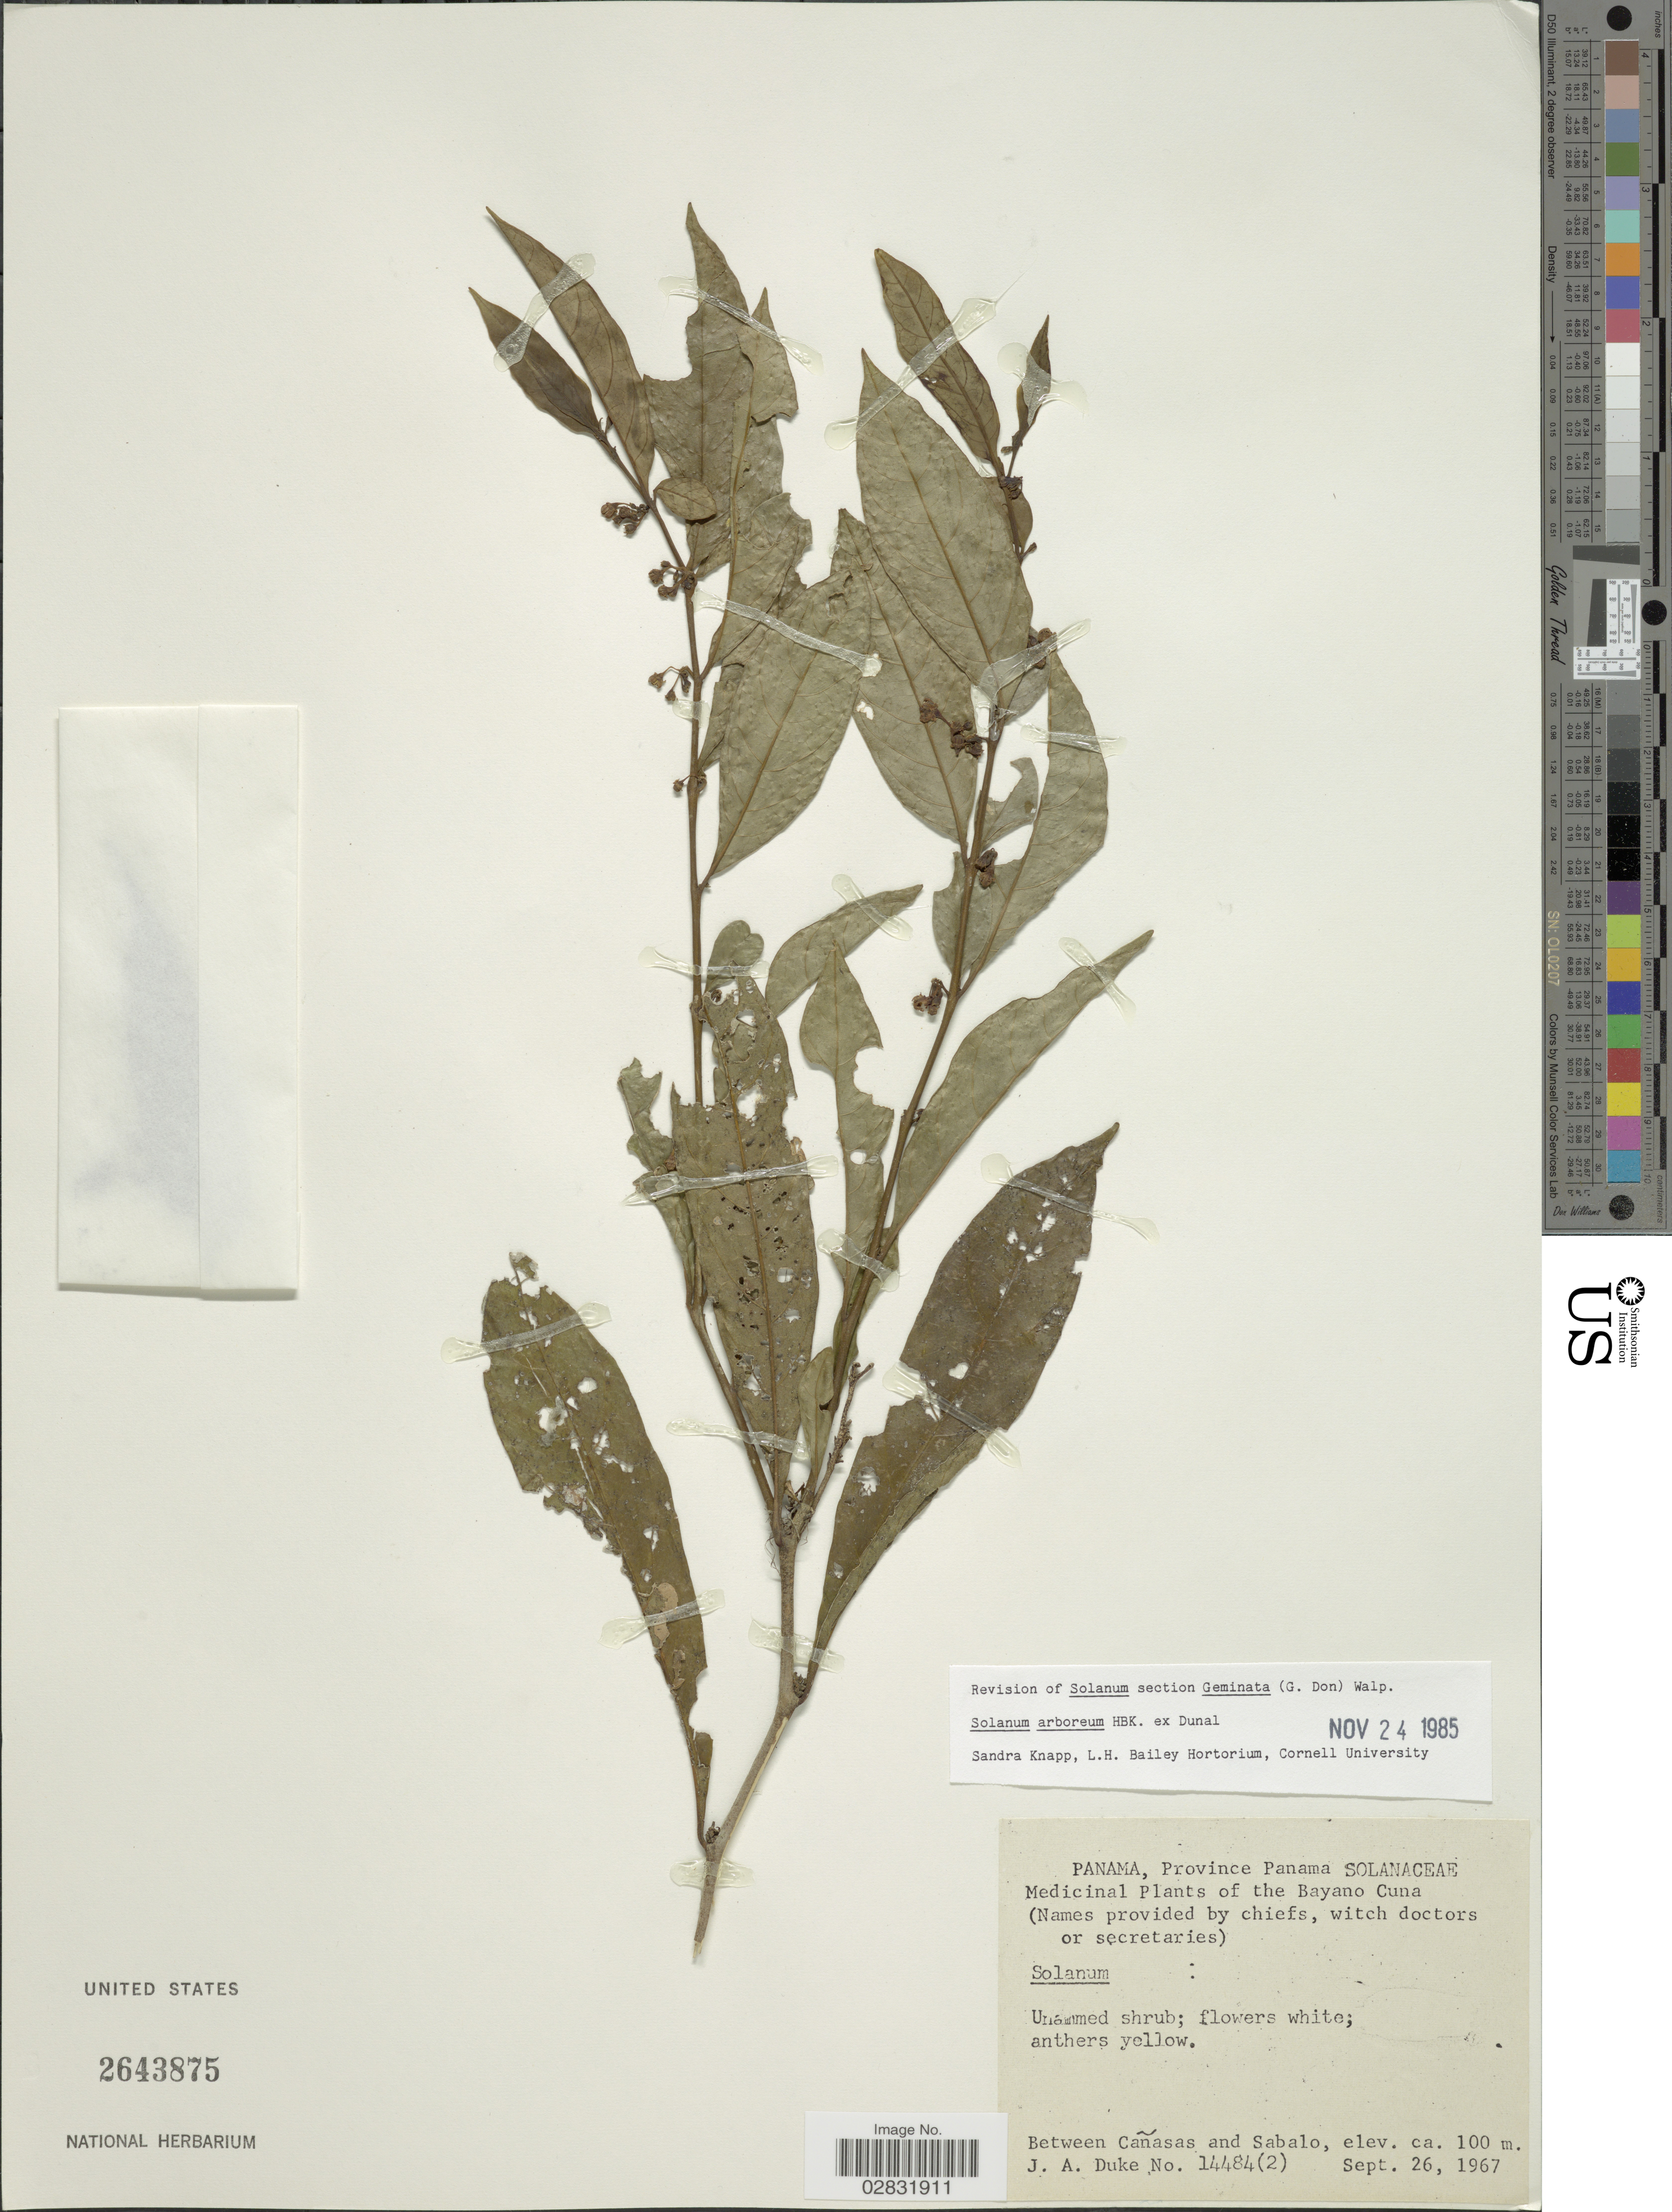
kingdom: Plantae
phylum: Tracheophyta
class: Magnoliopsida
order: Solanales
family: Solanaceae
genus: Solanum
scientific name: Solanum arboreum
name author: Dunal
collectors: J. A. Duke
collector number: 14484(2)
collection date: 1967-09-26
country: Panama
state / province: Panamá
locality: Province Panama. Bayano Cuna. Between Cañasas and Sabalo.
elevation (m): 100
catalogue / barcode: US 2643875